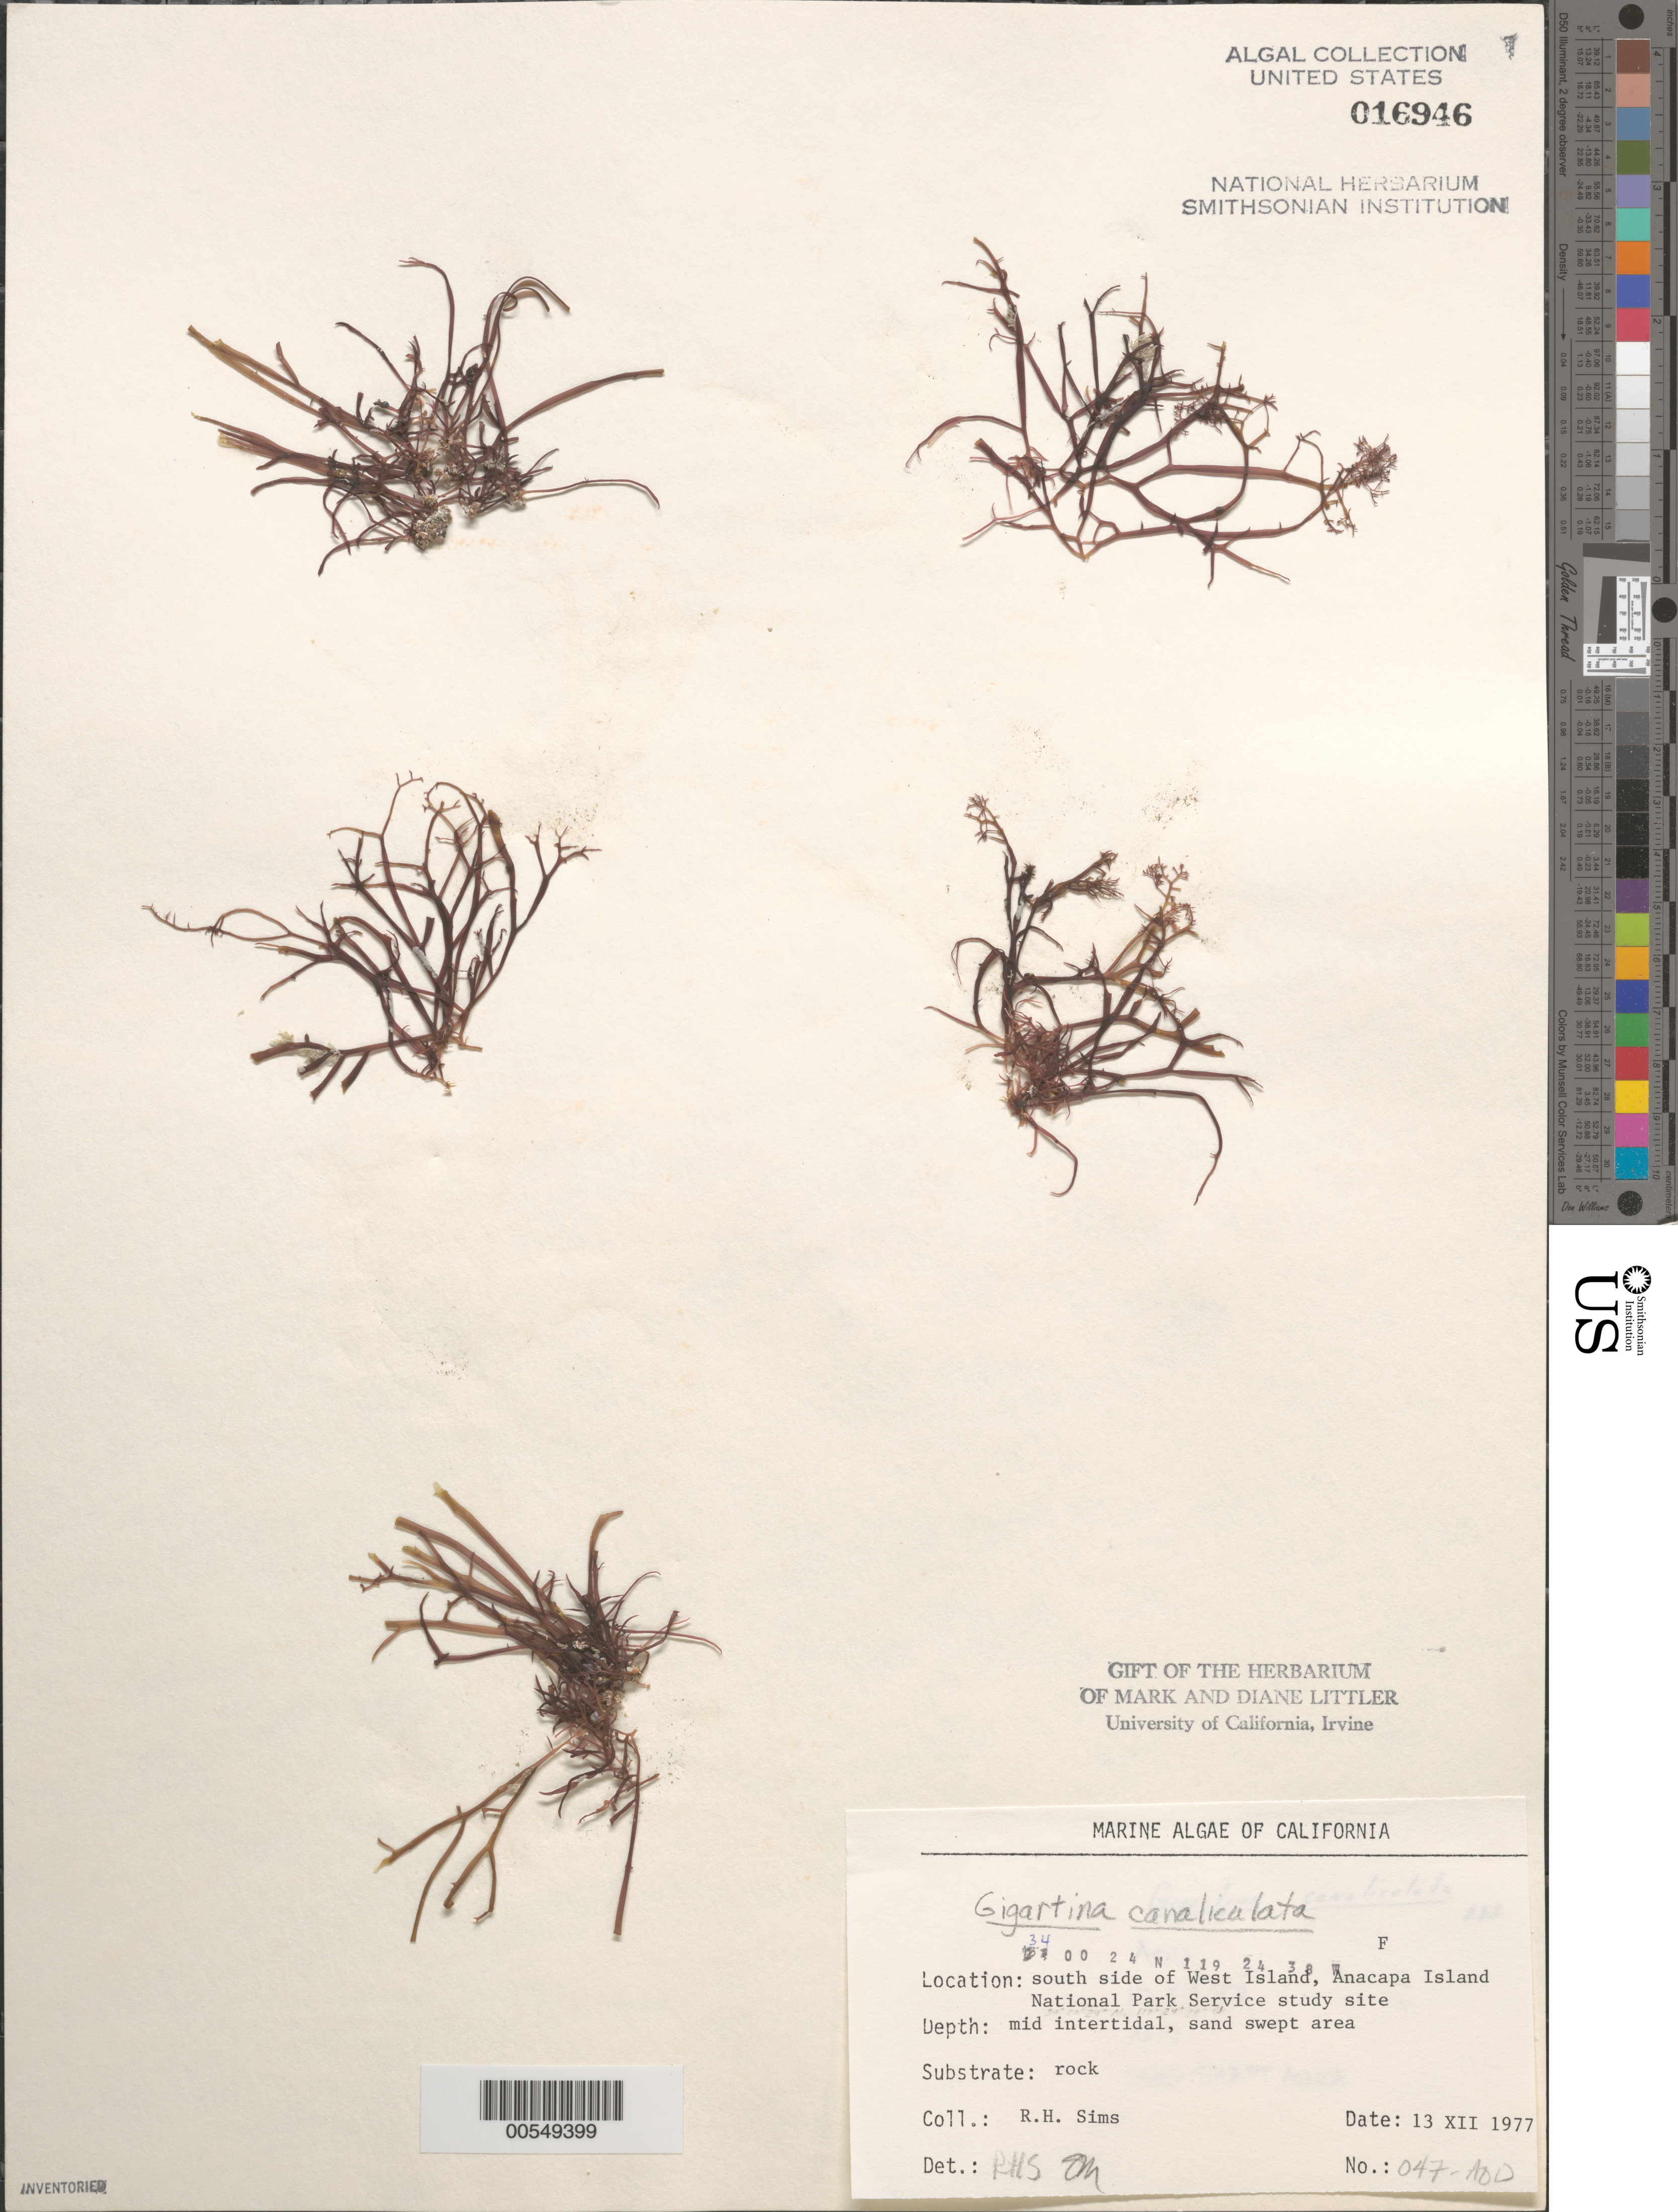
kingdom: Plantae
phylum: Rhodophyta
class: Florideophyceae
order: Gigartinales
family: Gigartinaceae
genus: Chondracanthus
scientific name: Chondracanthus canaliculatus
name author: (Harv.) Guiry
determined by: Algae name updating Project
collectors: R. H. Sims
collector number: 047-AOD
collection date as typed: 13 Dec 1977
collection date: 1977-12-13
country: United States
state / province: California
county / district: Ventura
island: Anacapa Island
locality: South side of west island [National Park Service site]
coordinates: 34 00'24"N, 119 24'38"W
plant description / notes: BLM-SOCALBIGHT Rocky Intertidal Survey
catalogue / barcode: US 16946